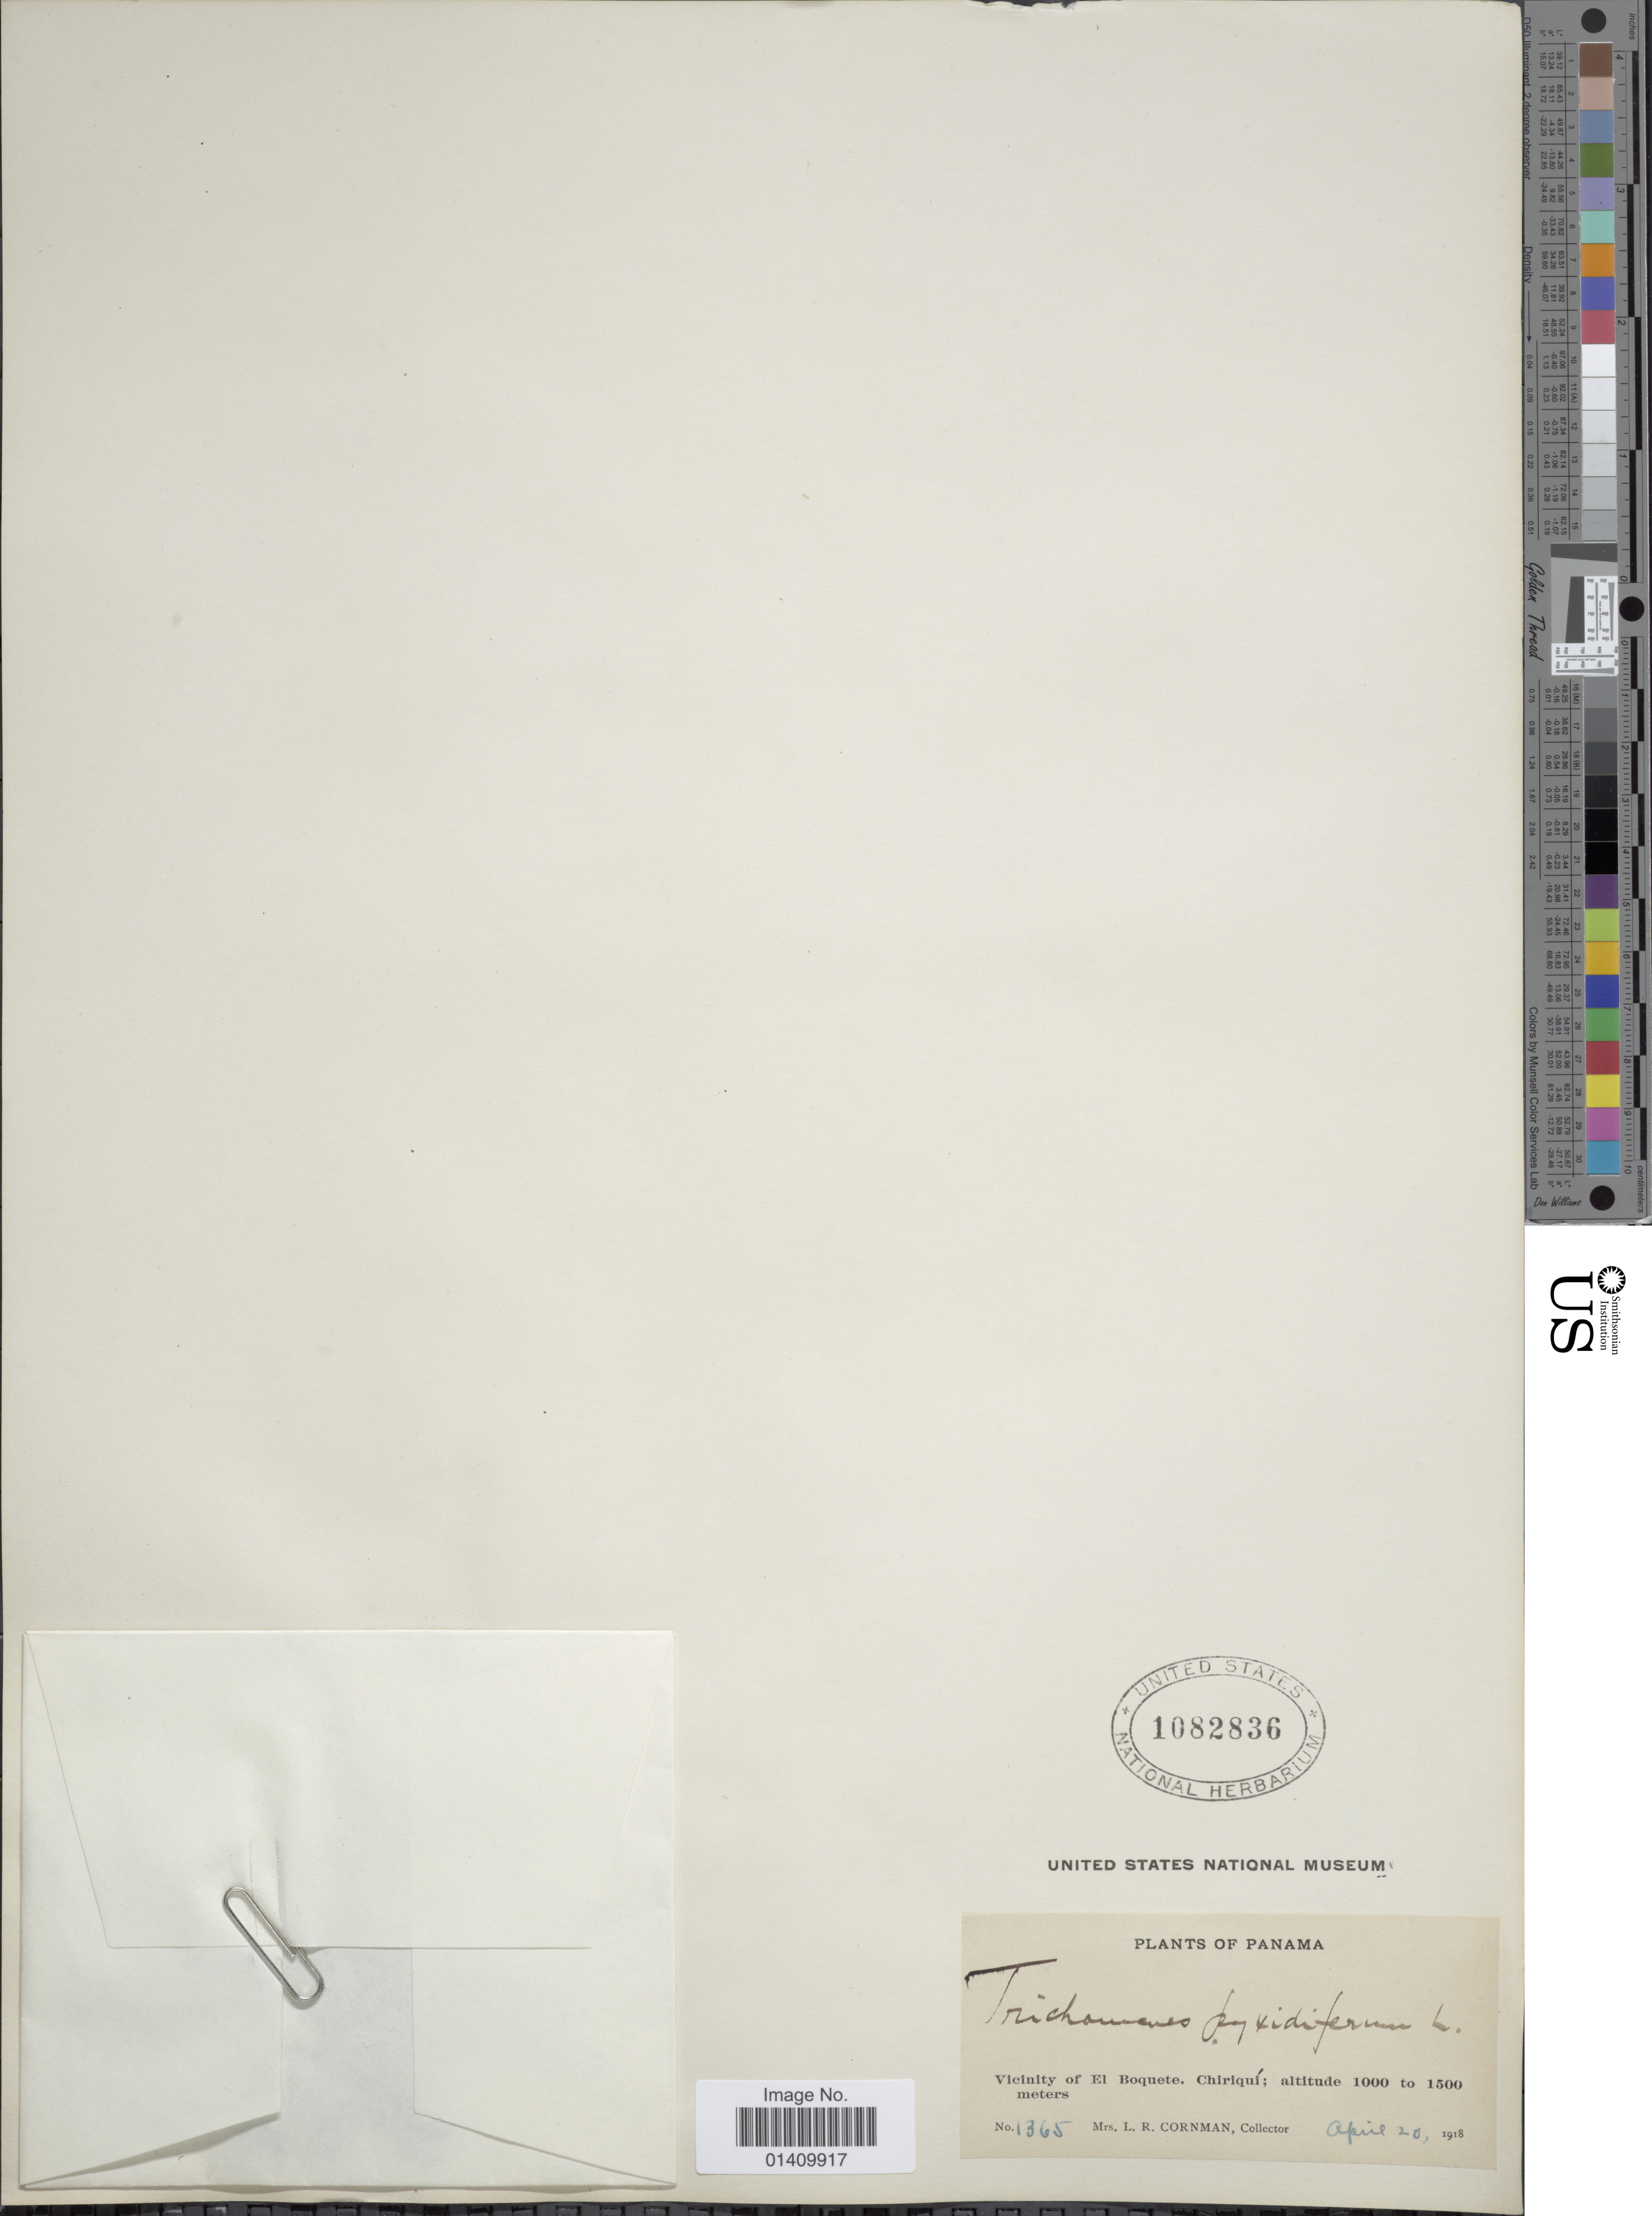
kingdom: Plantae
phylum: Tracheophyta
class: Polypodiopsida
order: Hymenophyllales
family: Hymenophyllaceae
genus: Polyphlebium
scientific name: Polyphlebium pyxidiferum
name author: (L.) Ebihara & Dubuisson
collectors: L. Cornman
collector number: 1365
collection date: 1918-04-20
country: Panama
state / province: Chiriqui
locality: Vicinity of El Boquete Chiriqui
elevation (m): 1000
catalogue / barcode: US 1082836